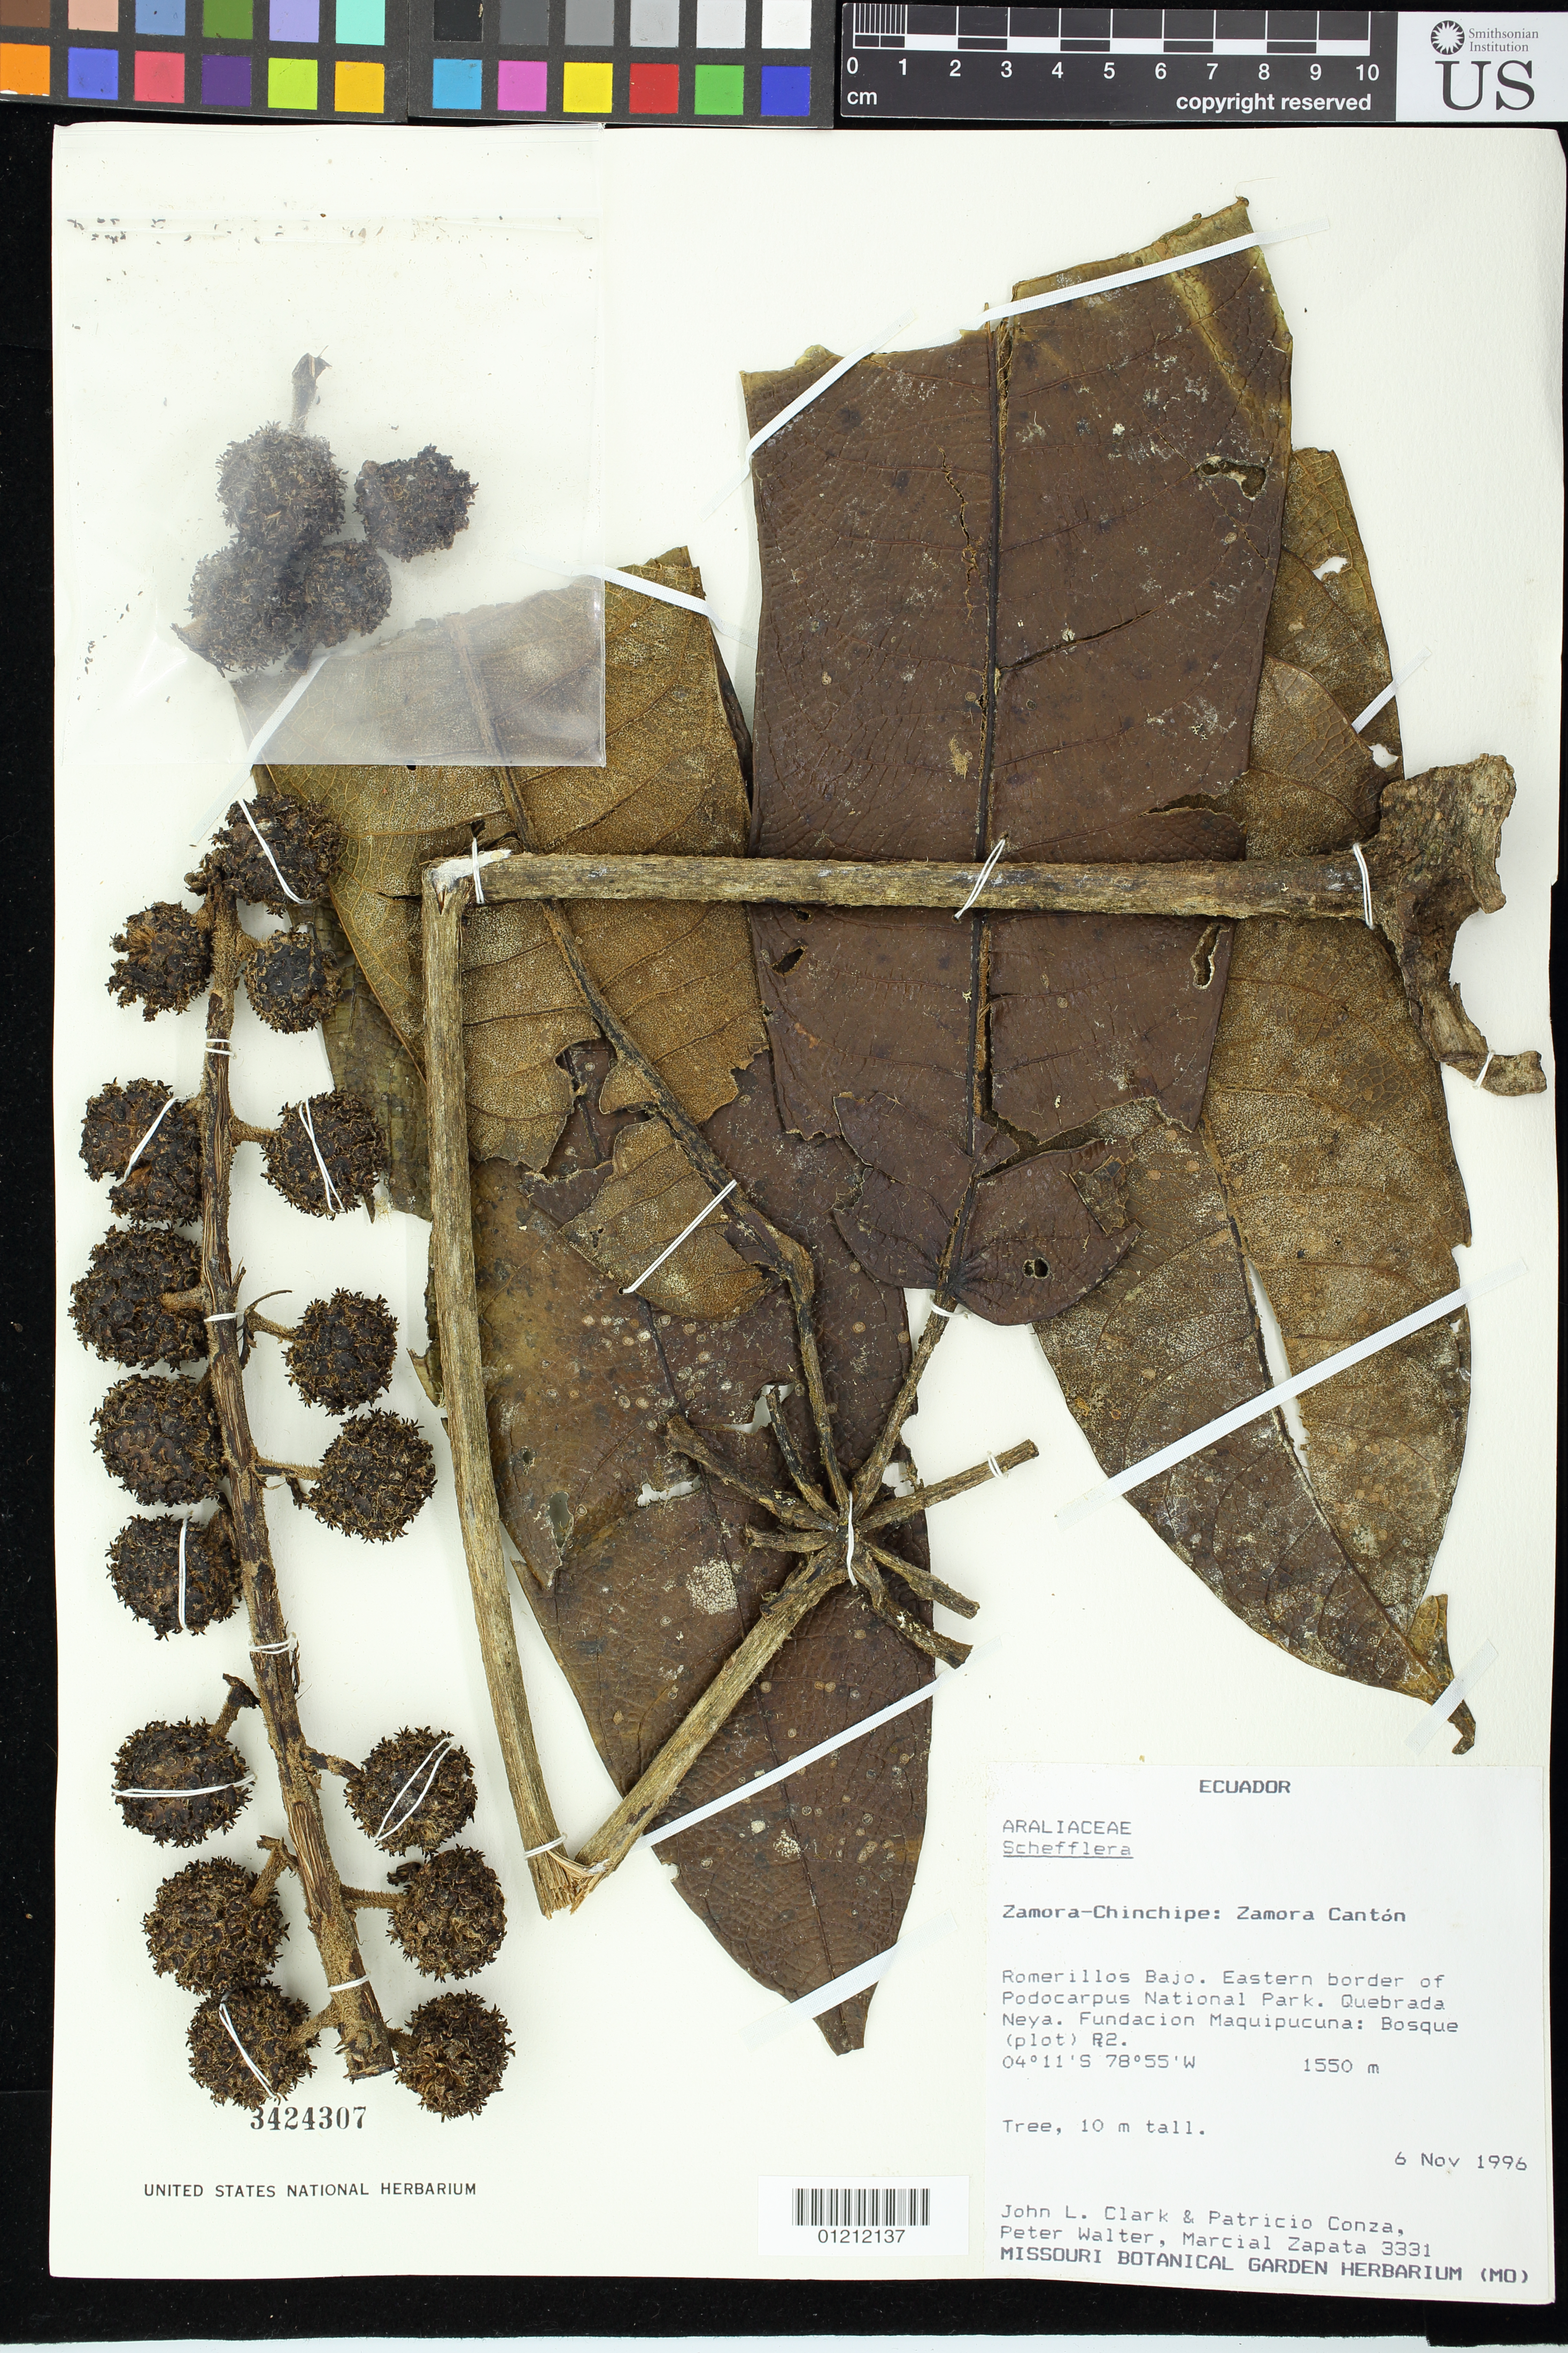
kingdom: Plantae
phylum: Tracheophyta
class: Magnoliopsida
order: Apiales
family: Araliaceae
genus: Schefflera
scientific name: Schefflera sp.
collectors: J. L. Clark, P. Conza, P. Walter & M. Zapata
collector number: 3331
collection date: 1996-11-06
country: Ecuador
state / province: Zamora-Chinchipe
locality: Zamora-Chinchipe: Zamora Cantón.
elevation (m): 1550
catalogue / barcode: US 3424307